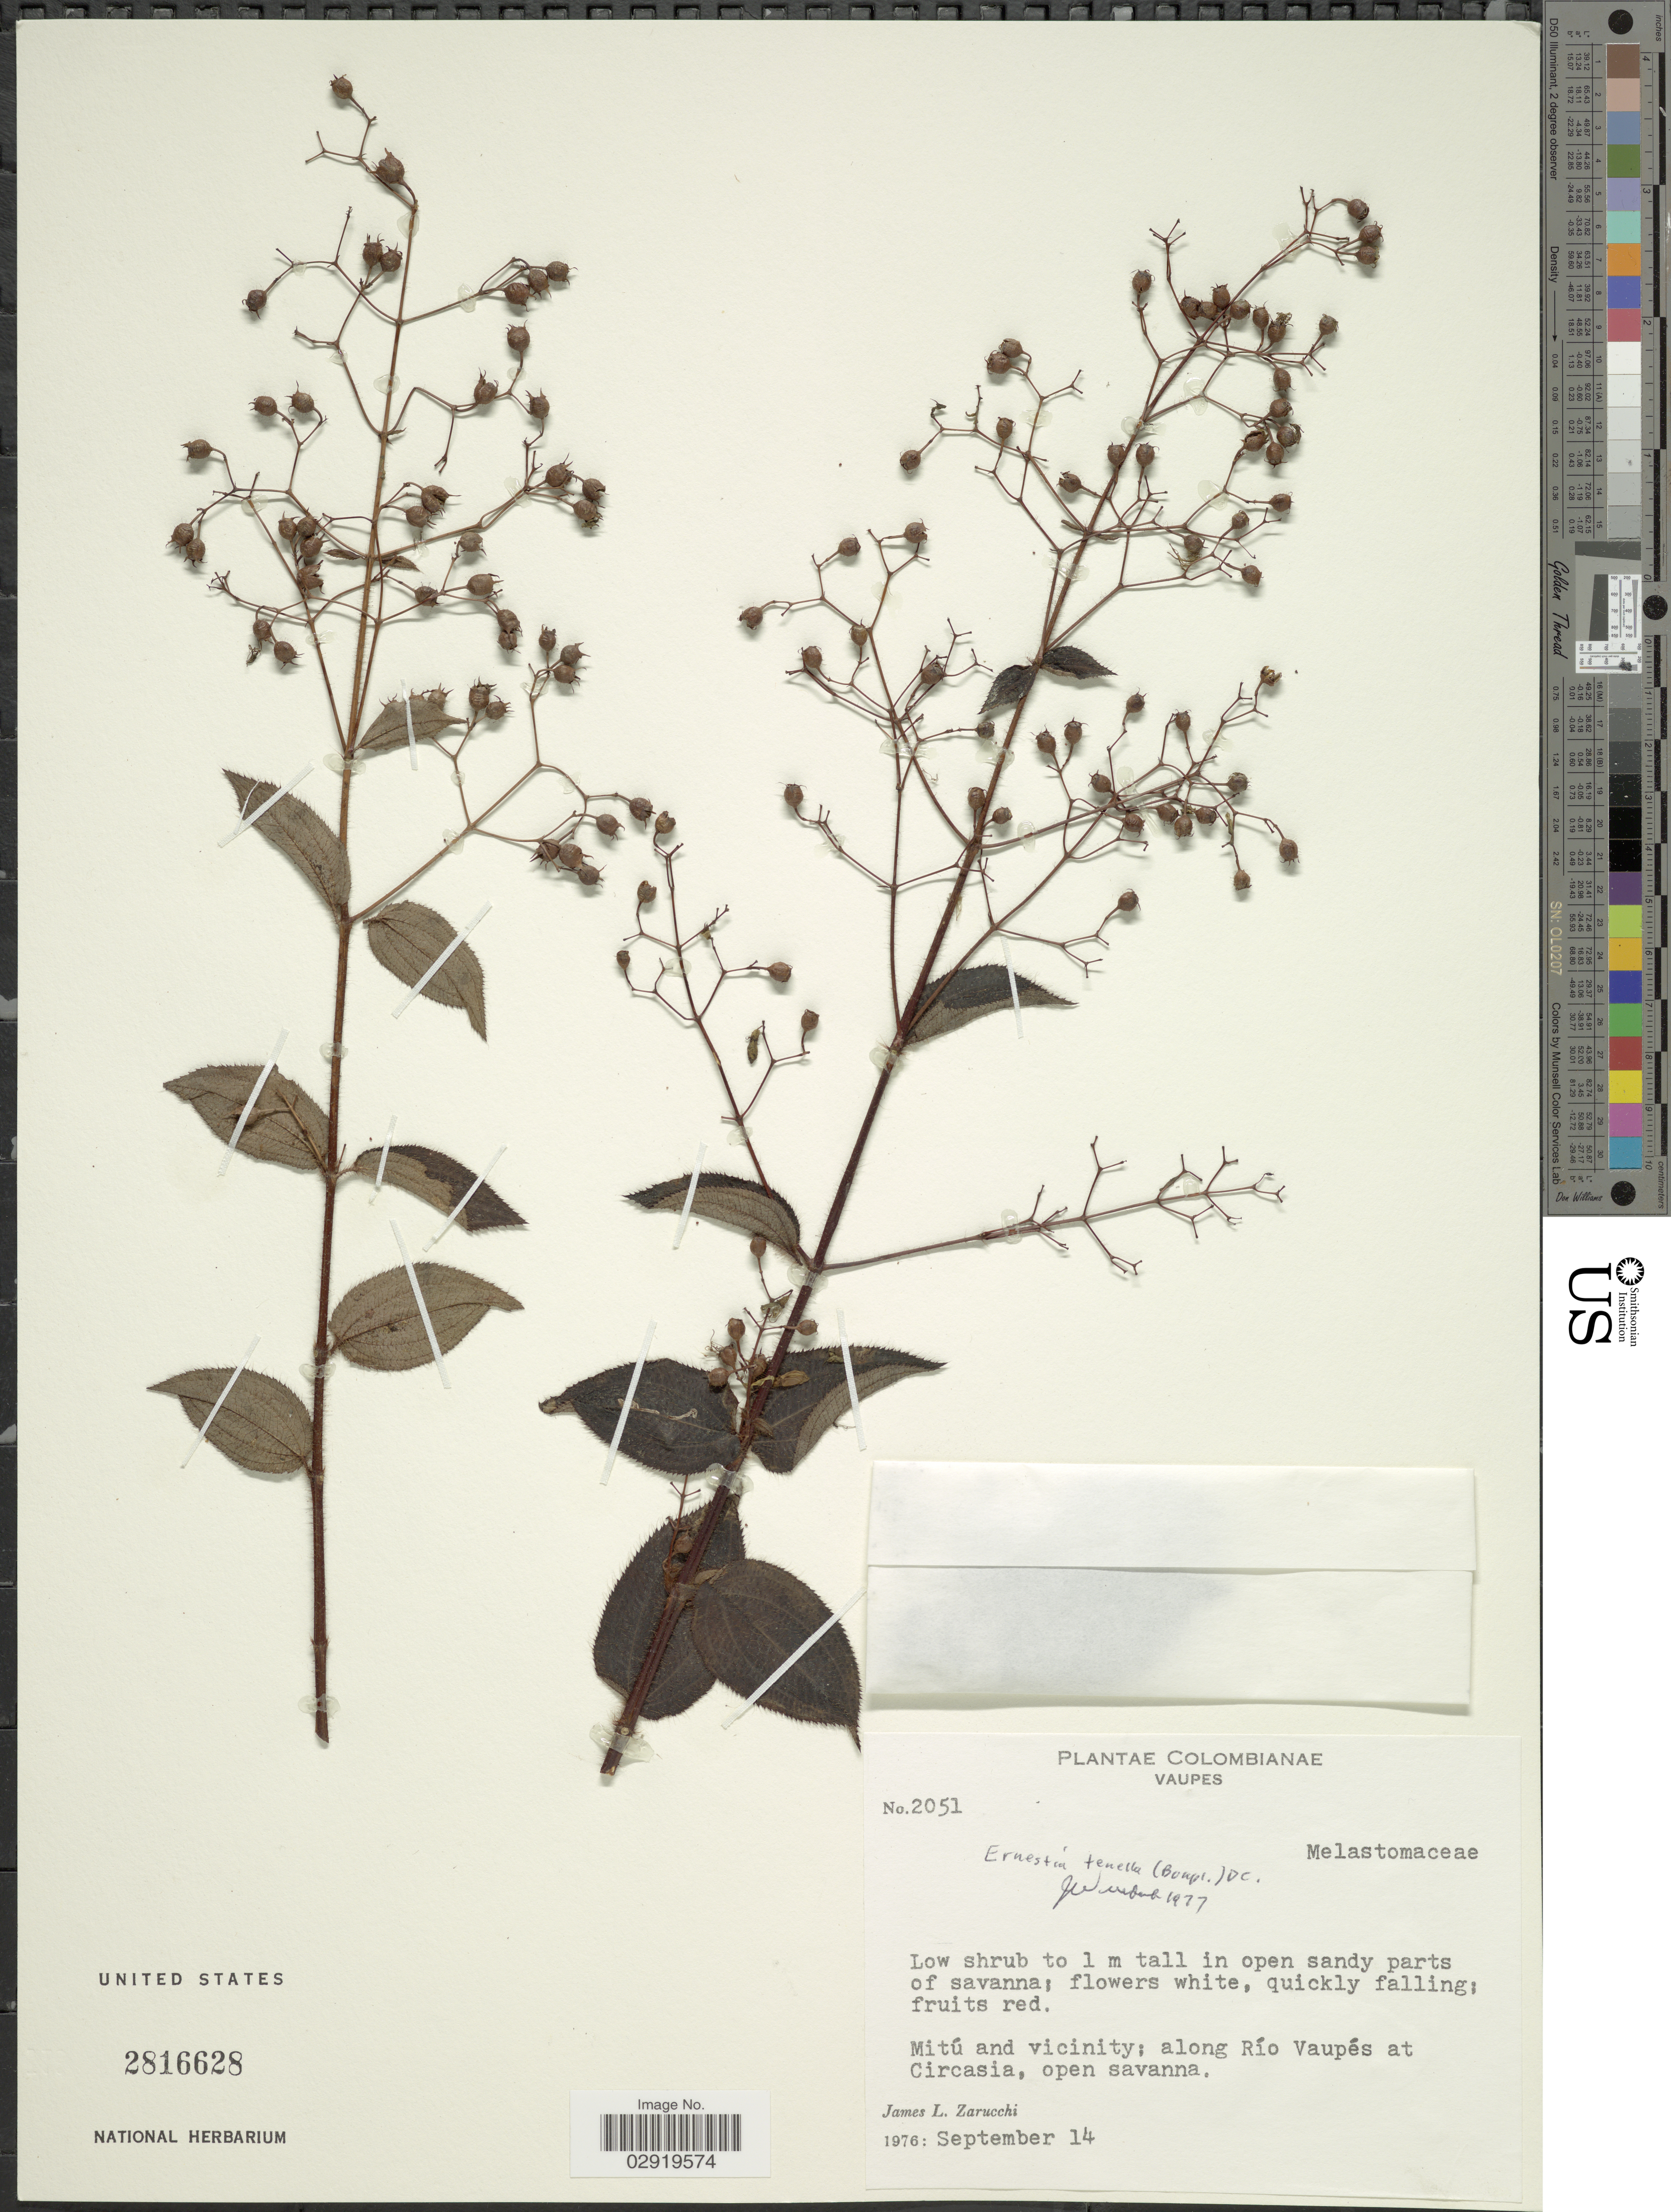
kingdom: Plantae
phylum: Tracheophyta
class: Magnoliopsida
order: Myrtales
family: Melastomataceae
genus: Ernestia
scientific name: Ernestia tenella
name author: (Bonpl.) DC.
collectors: J. L. Zarucchi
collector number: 2051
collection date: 1976-09-14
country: Colombia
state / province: Vaupés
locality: Mitú and vicinity; along Río Vaupés at Circasia.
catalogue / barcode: US 2816628